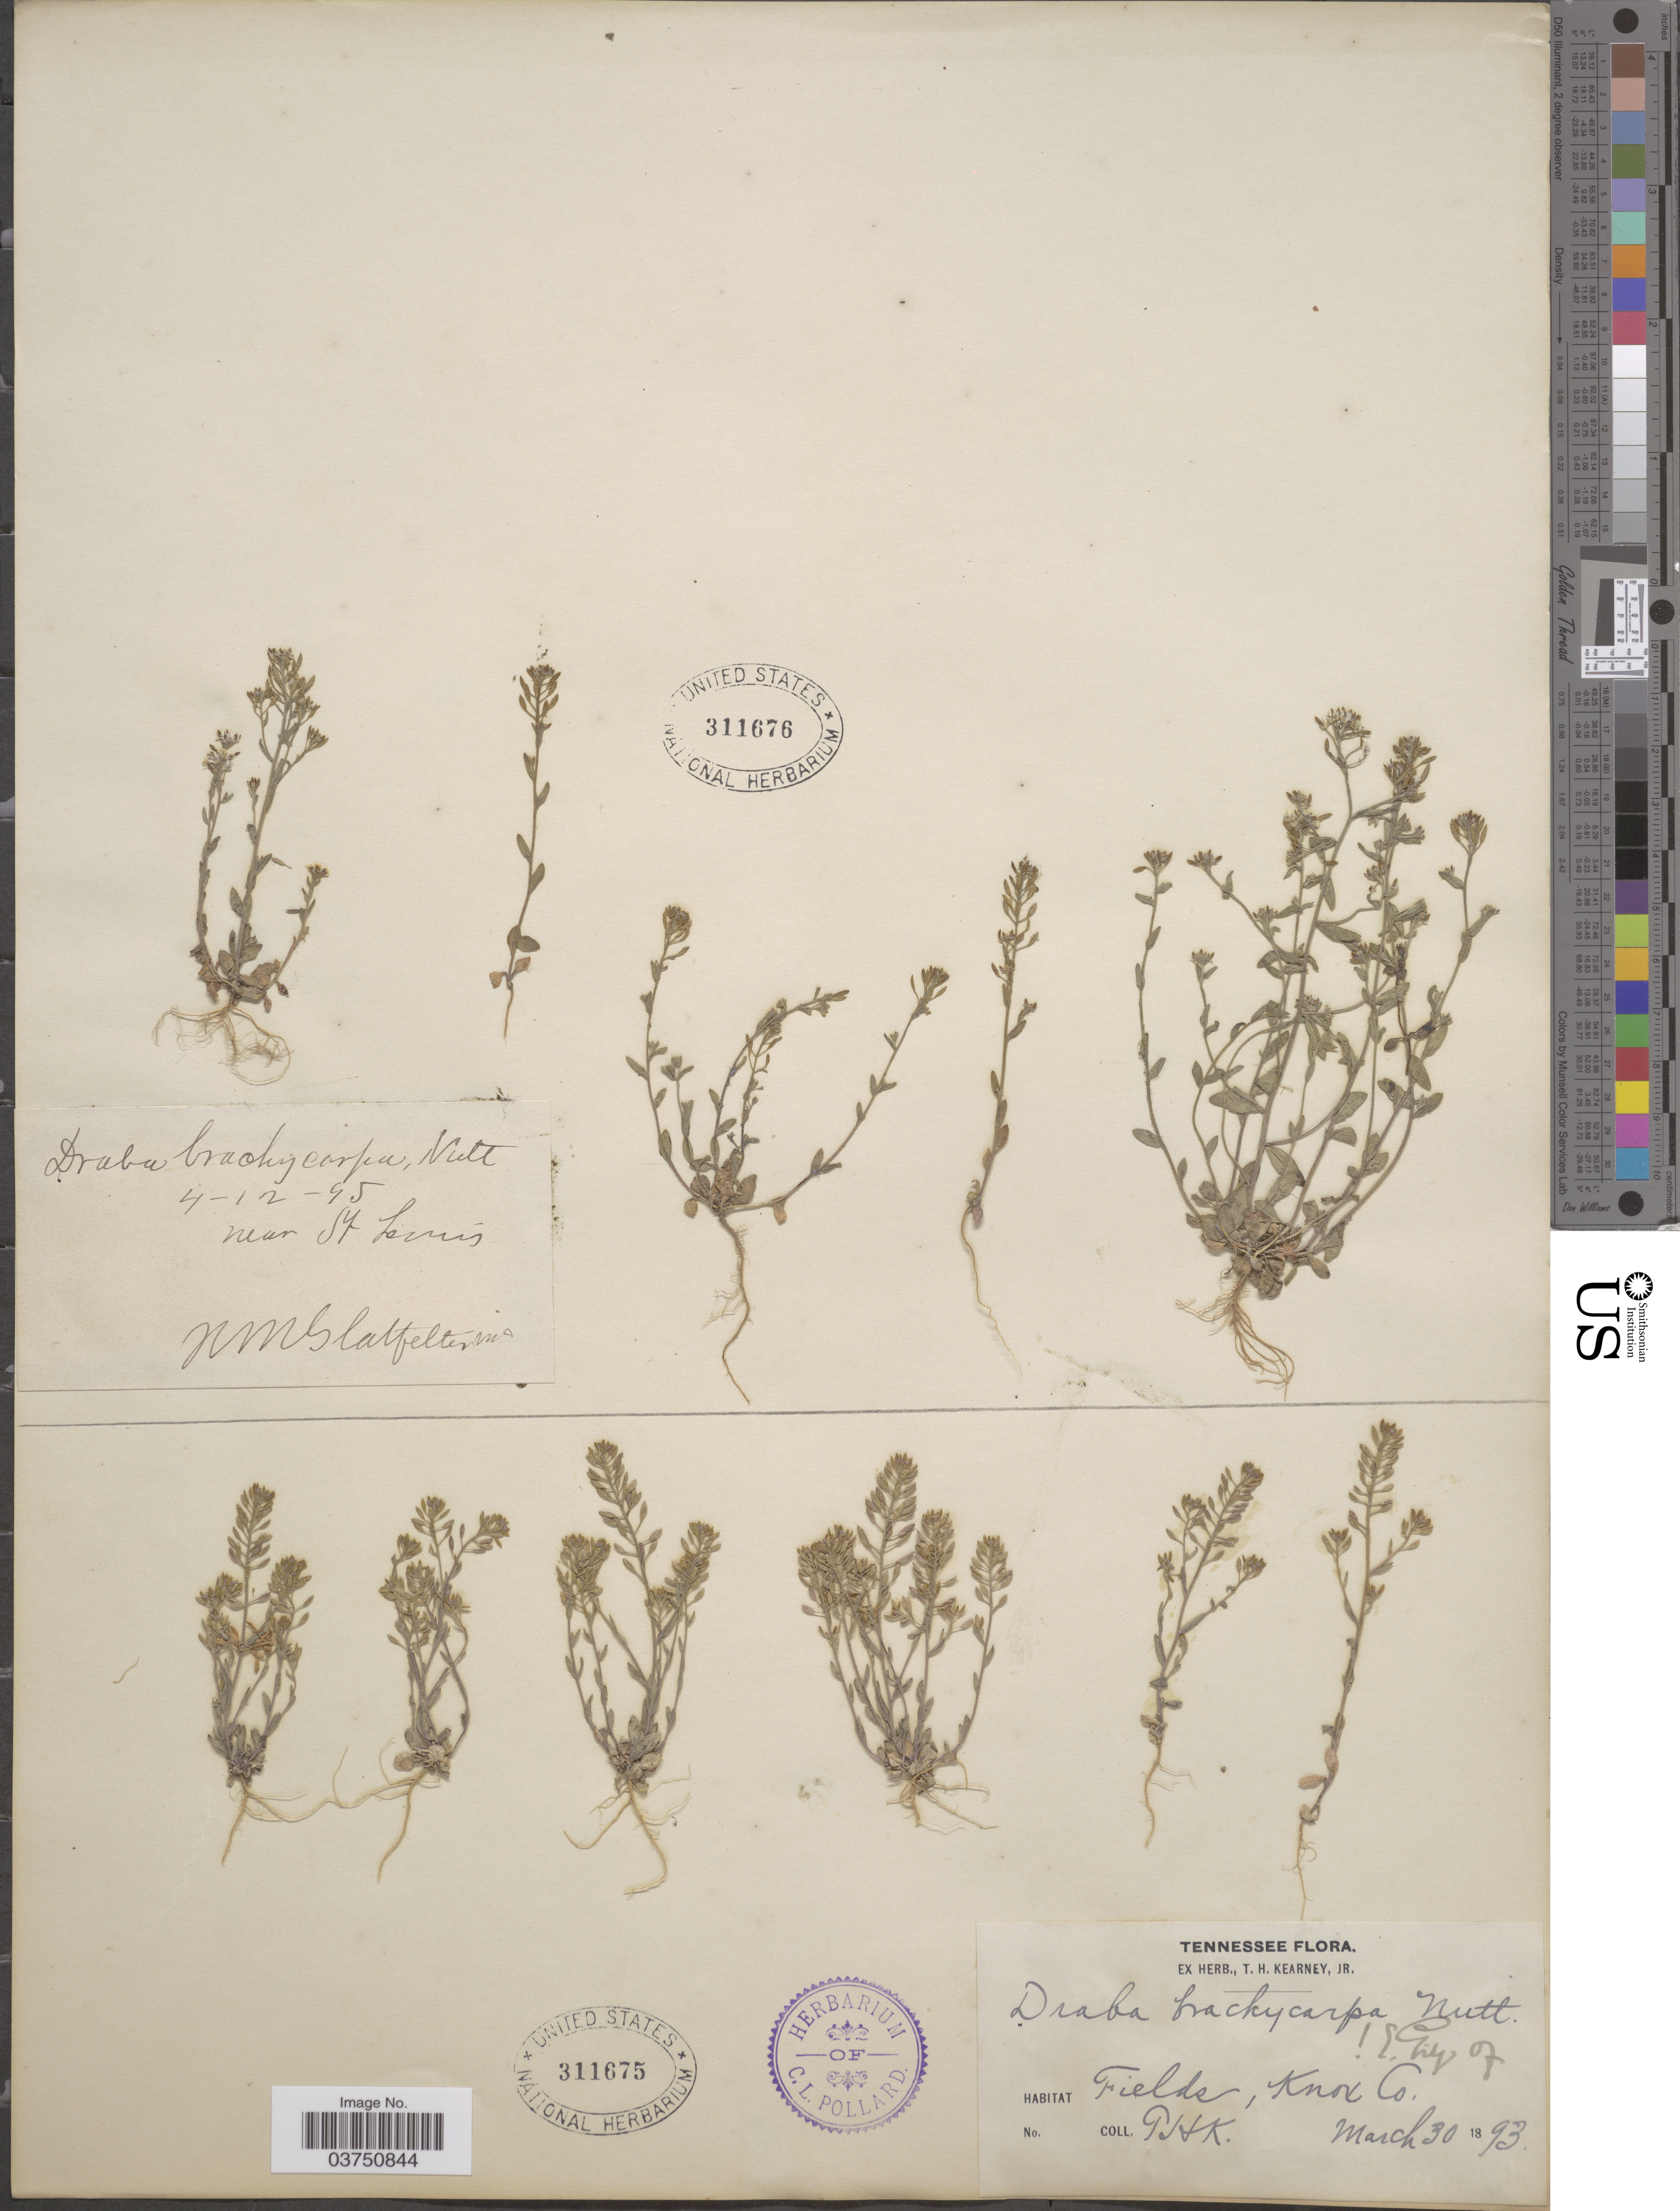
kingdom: Plantae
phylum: Tracheophyta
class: Magnoliopsida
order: Brassicales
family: Brassicaceae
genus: Draba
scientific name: Draba brachycarpa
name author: (Nutt.) Torr. & A. Gray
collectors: T. H. Kearney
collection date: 1893-03-30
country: United States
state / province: Tennessee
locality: Fields, Knox Co.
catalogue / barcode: US 311675